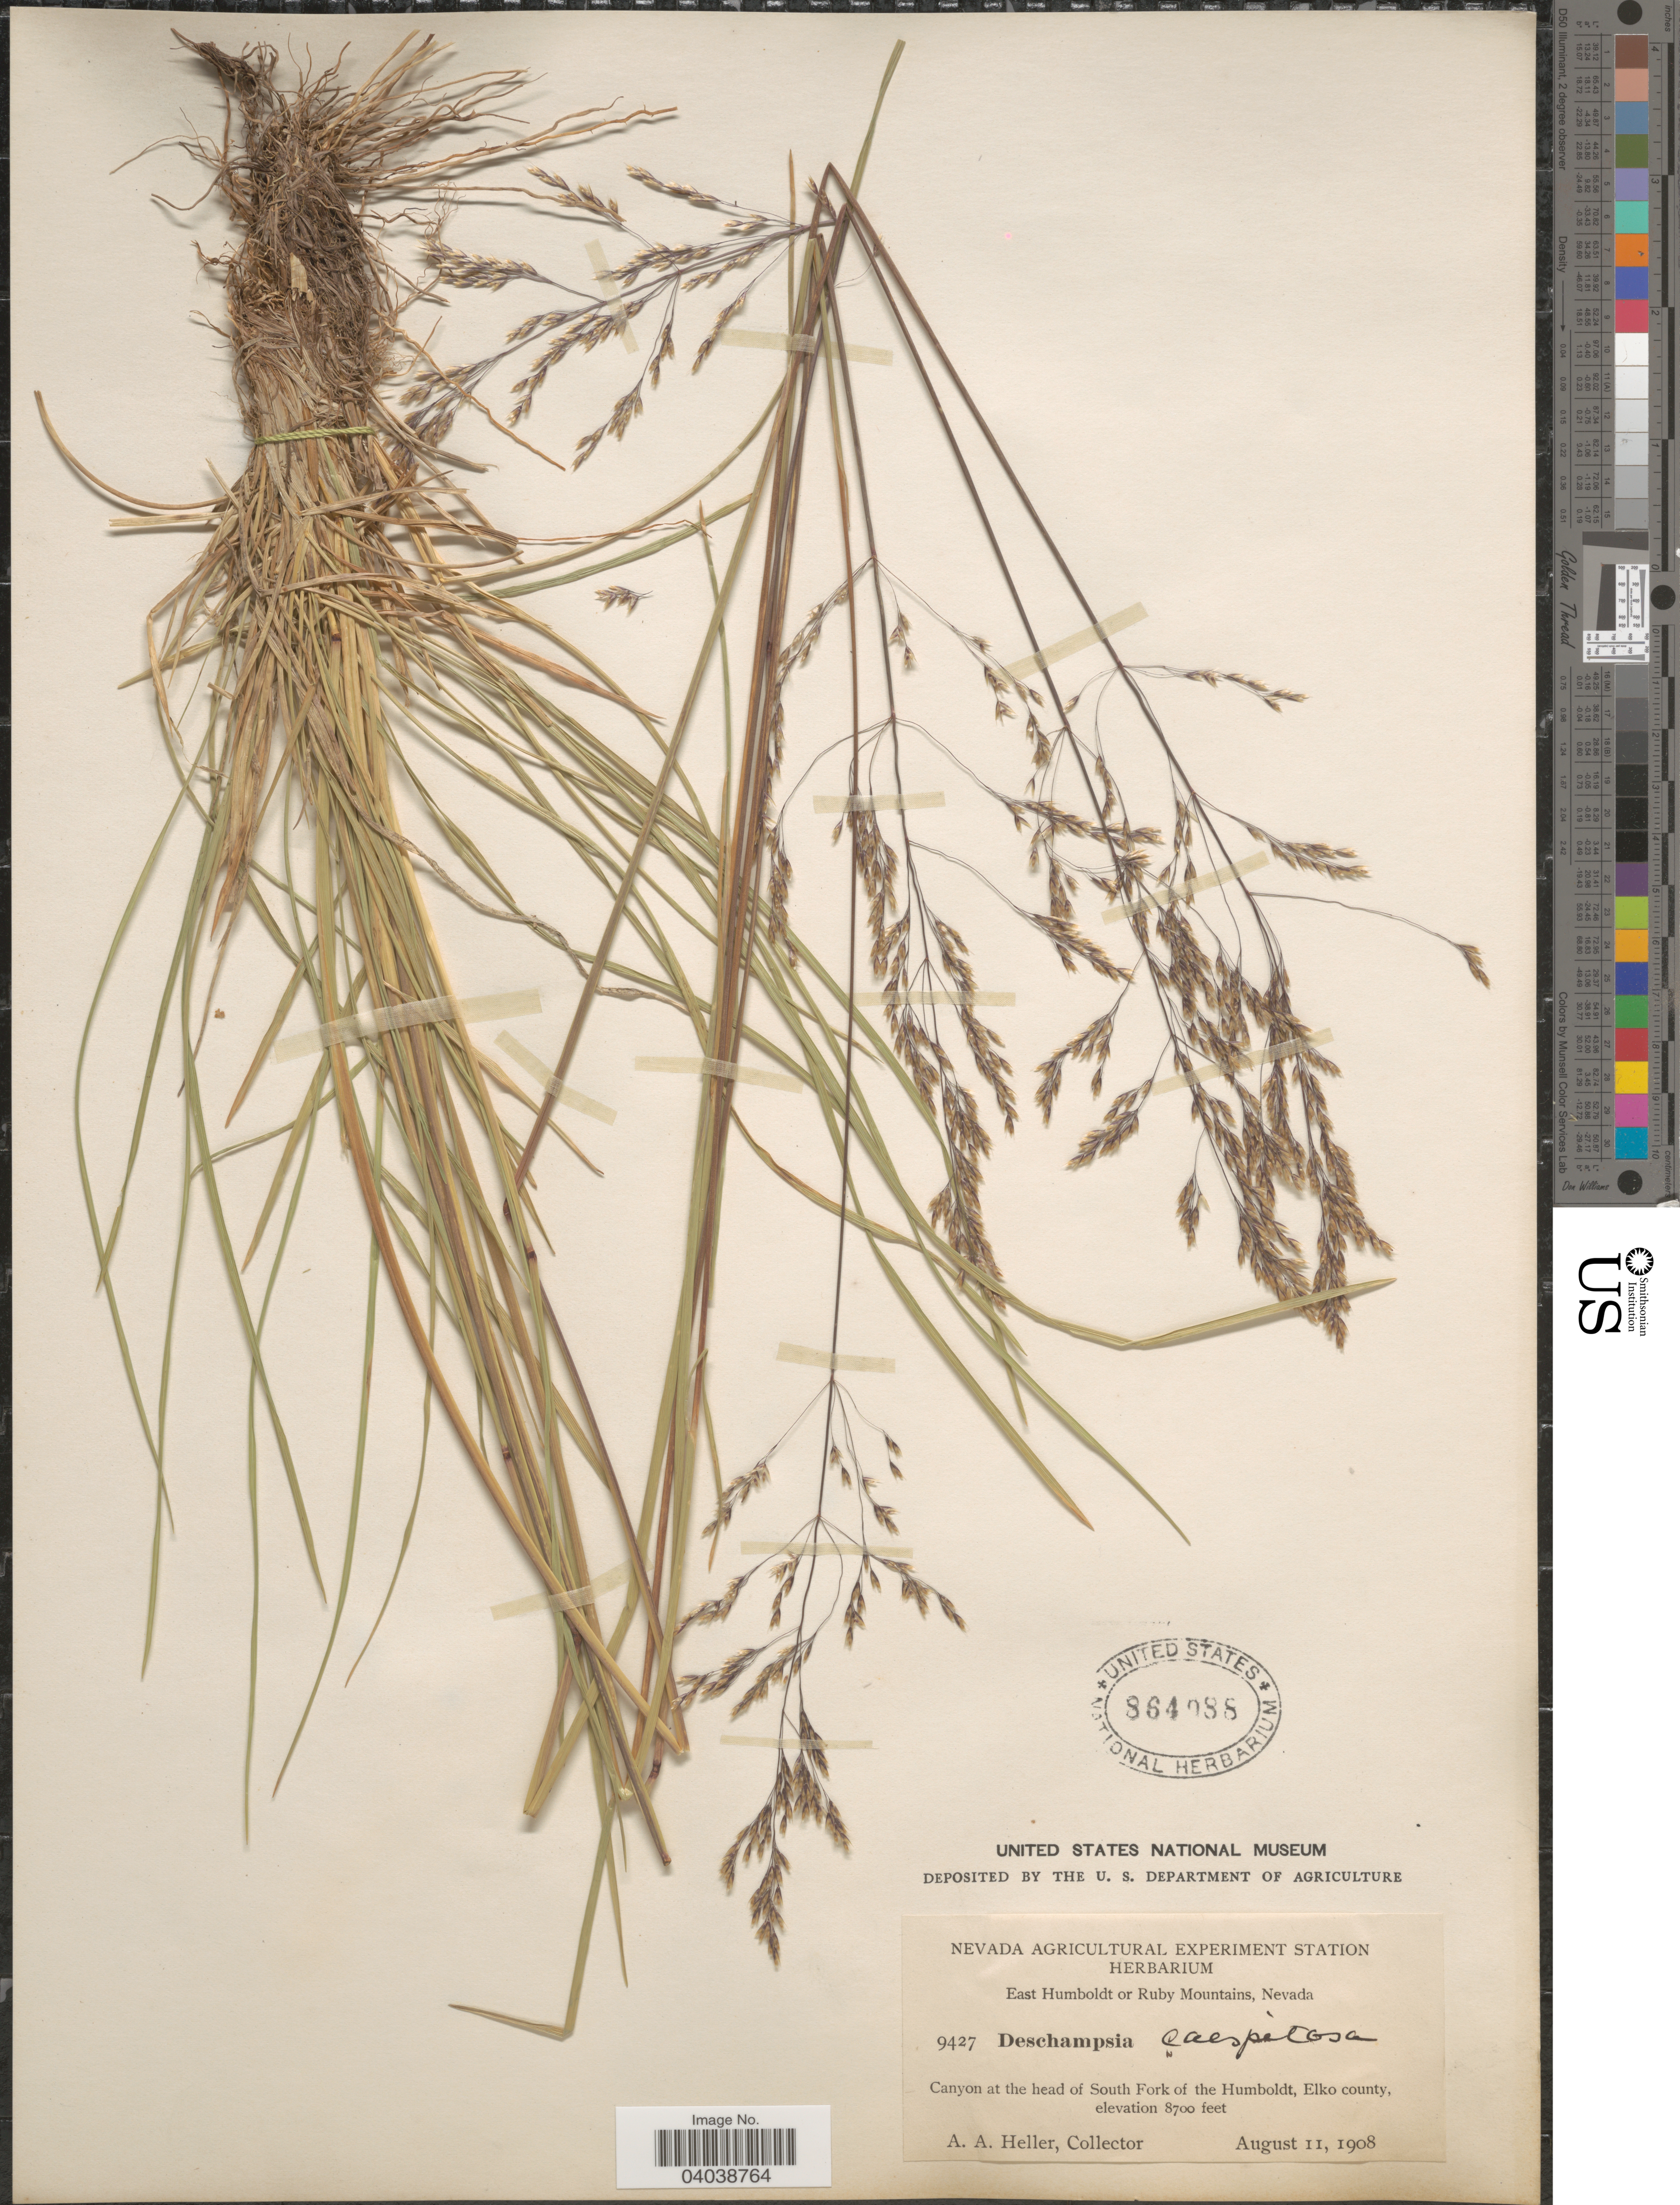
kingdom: Plantae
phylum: Tracheophyta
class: Liliopsida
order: Poales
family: Poaceae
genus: Deschampsia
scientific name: Deschampsia cespitosa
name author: (L.) P. Beauv.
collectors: A. A. Heller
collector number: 9427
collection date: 1908-08-11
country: United States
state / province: Nevada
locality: East Humboldt. Canyon at the head of South Fork of the Humboldt, Elko County.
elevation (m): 2652